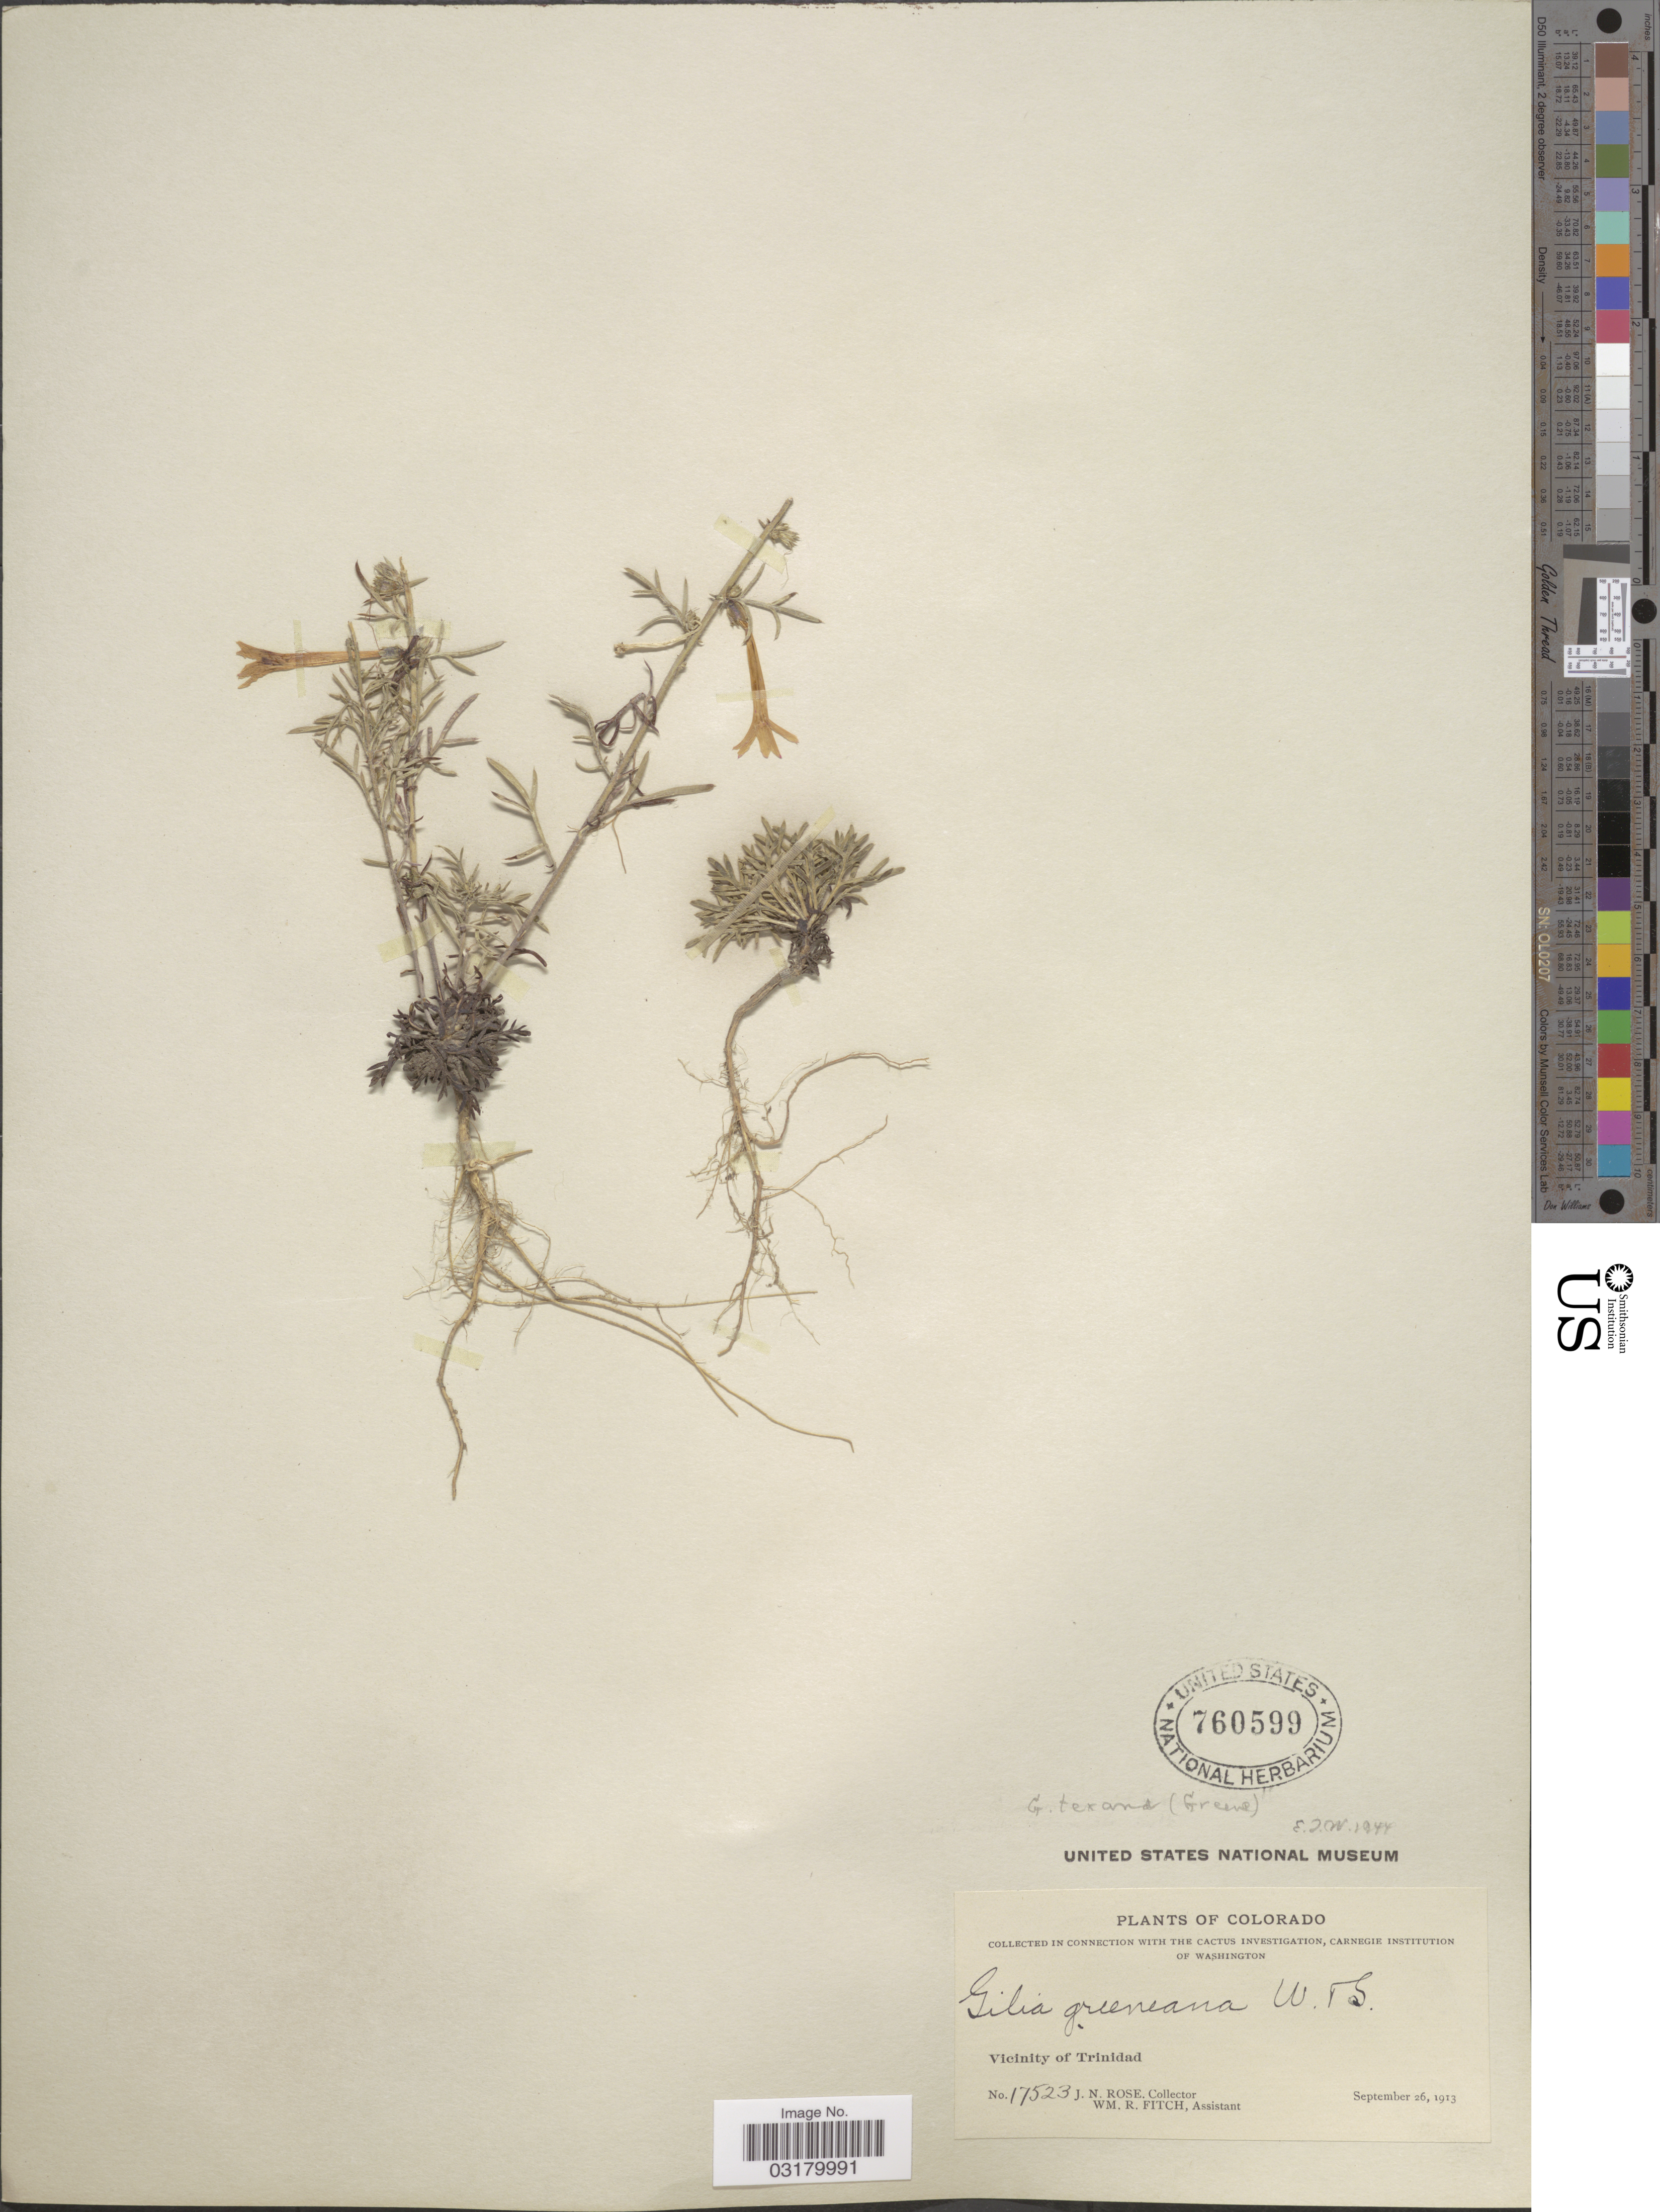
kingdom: Plantae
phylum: Tracheophyta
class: Magnoliopsida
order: Ericales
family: Polemoniaceae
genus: Ipomopsis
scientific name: Ipomopsis aggregata subsp. formosissima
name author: (Greene) Wherry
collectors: J. N. Rose & W. R. Fitch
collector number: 17523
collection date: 1913-09-26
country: United States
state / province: Colorado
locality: Vicinity of Trinidad.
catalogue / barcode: US 760599